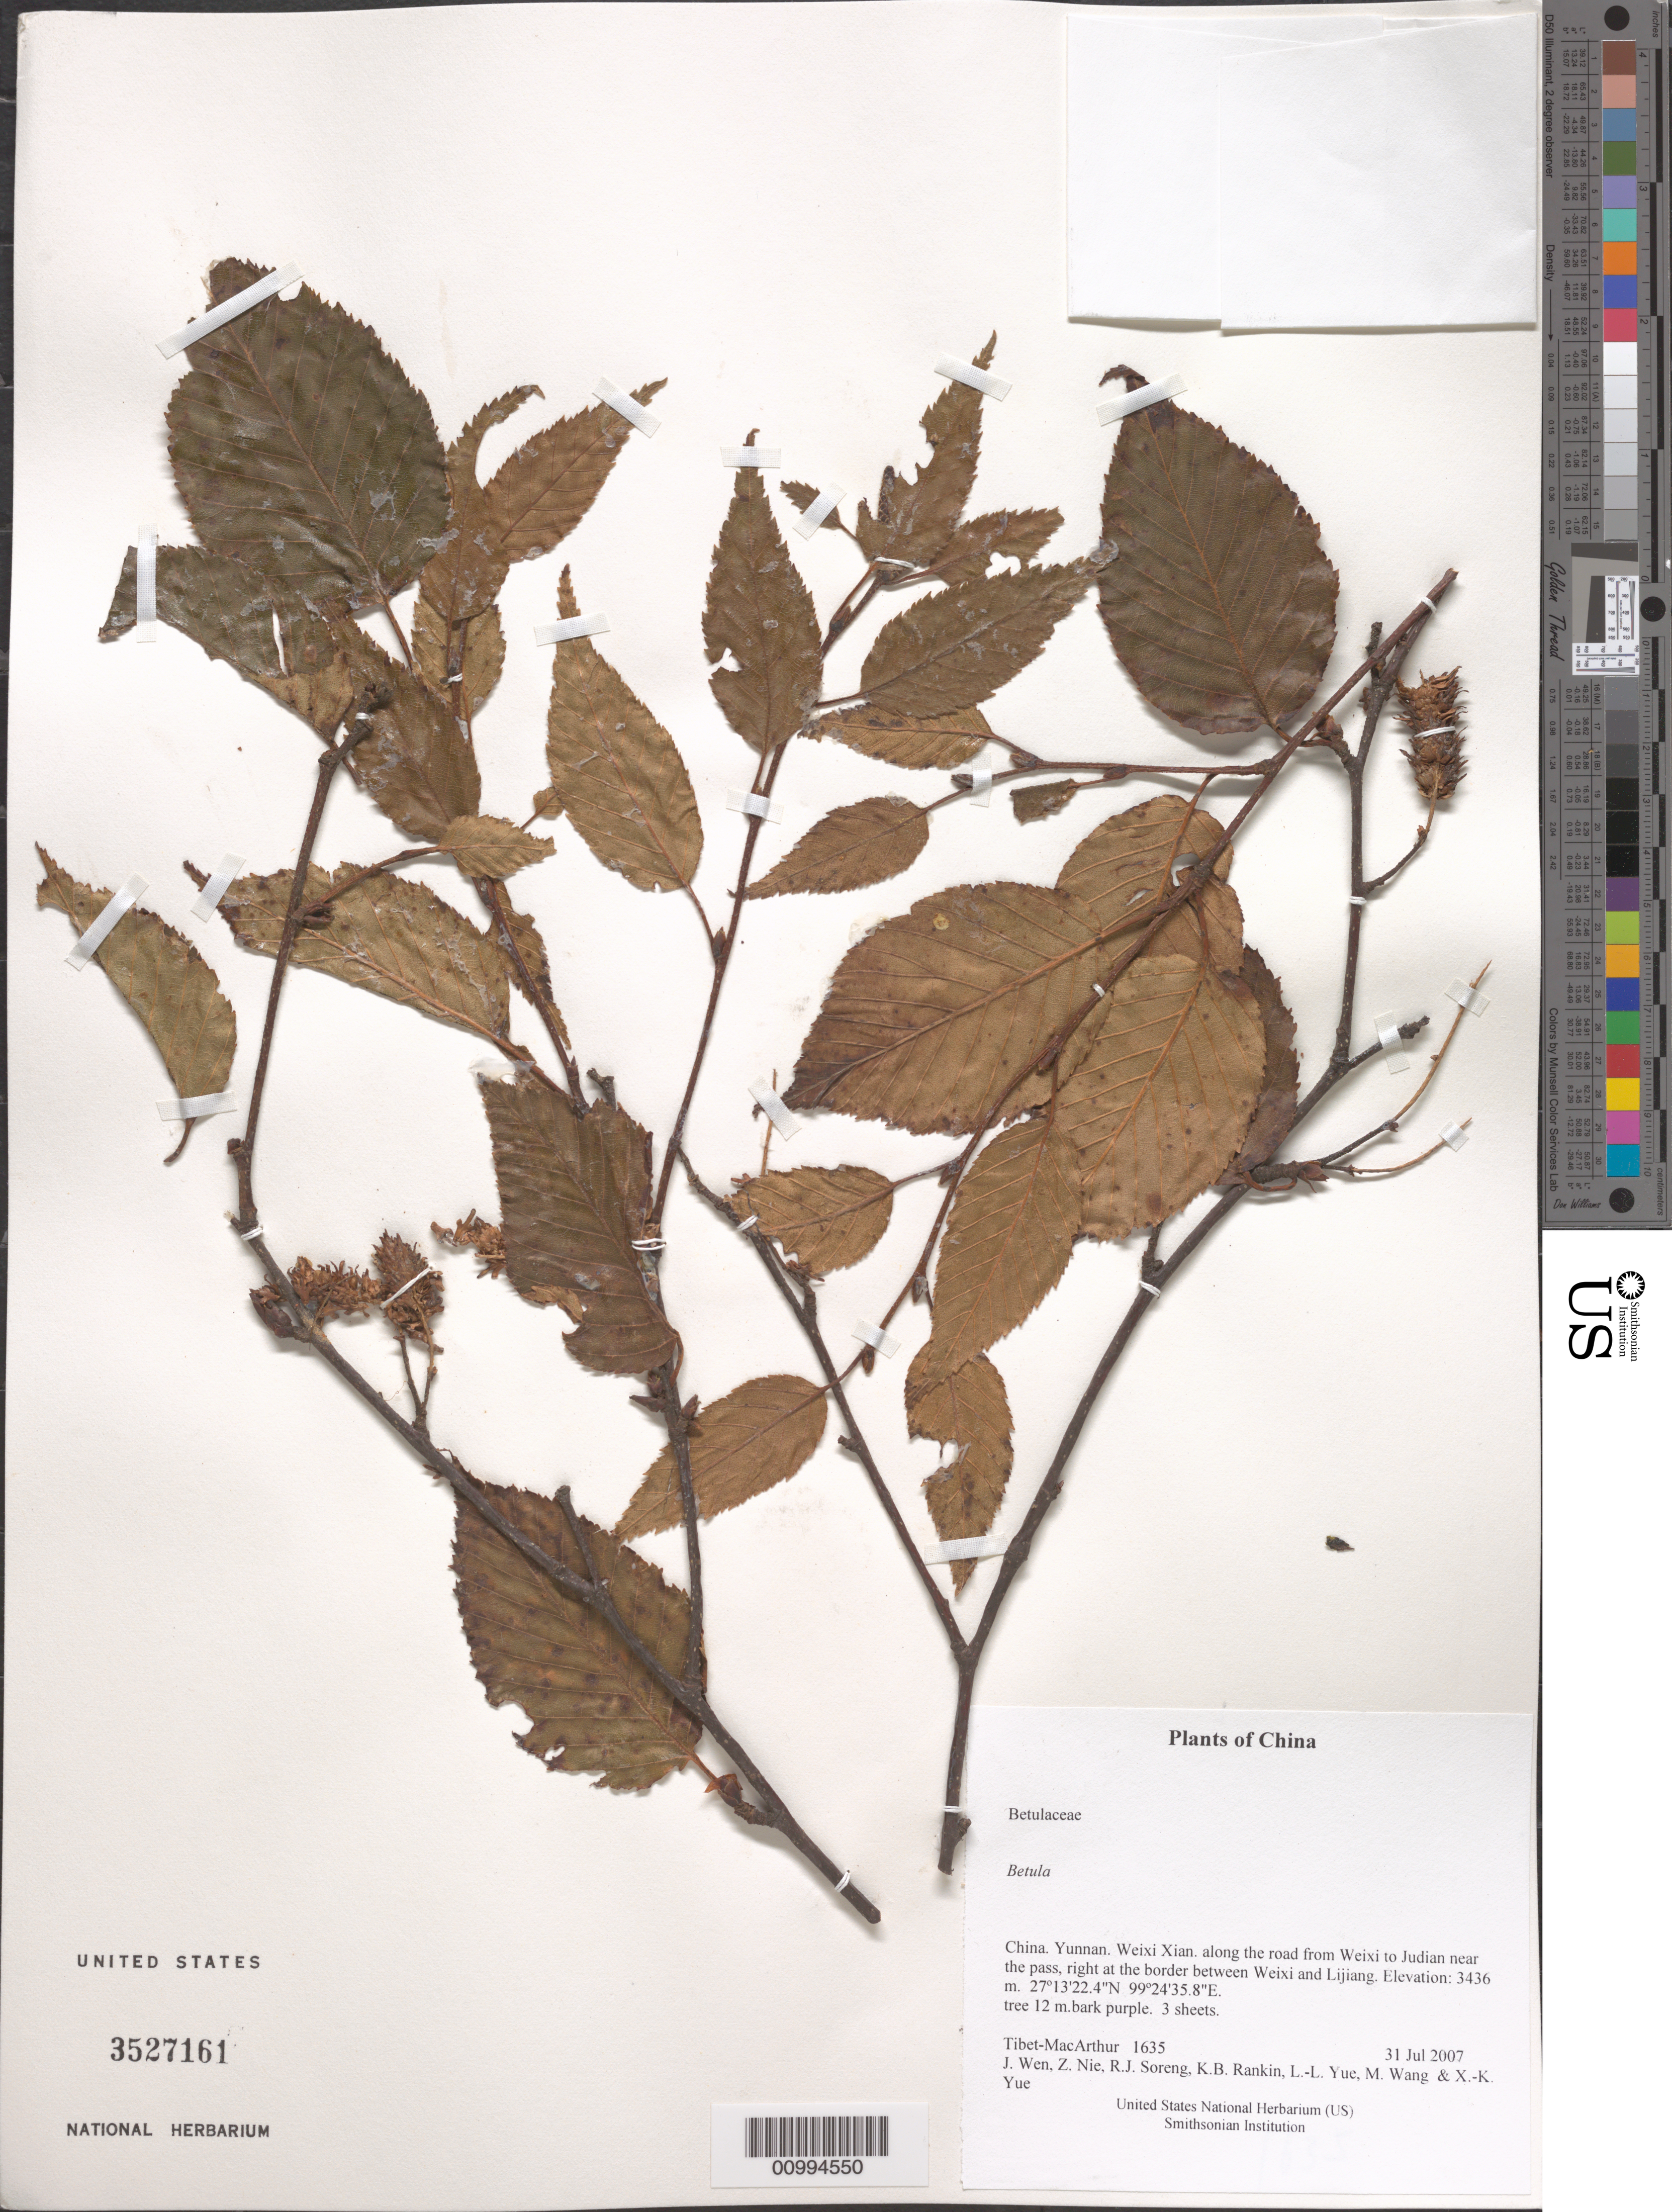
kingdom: Plantae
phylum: Tracheophyta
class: Magnoliopsida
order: Fagales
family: Betulaceae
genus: Betula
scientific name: Betula sp.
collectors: Tibet-MacArthur, J. Wen, Z. Nie, R. J. Soreng, K. Rankin, L. Yue, M. Wang & X. Yue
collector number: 1635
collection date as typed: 31 Jul 2007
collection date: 2007-07-31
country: China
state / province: Yunnan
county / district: Weixi Xian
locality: along the road from Weixi to Judian near the pass, right at the border between Weixi and Lijiang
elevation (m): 3436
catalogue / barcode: US 3527161